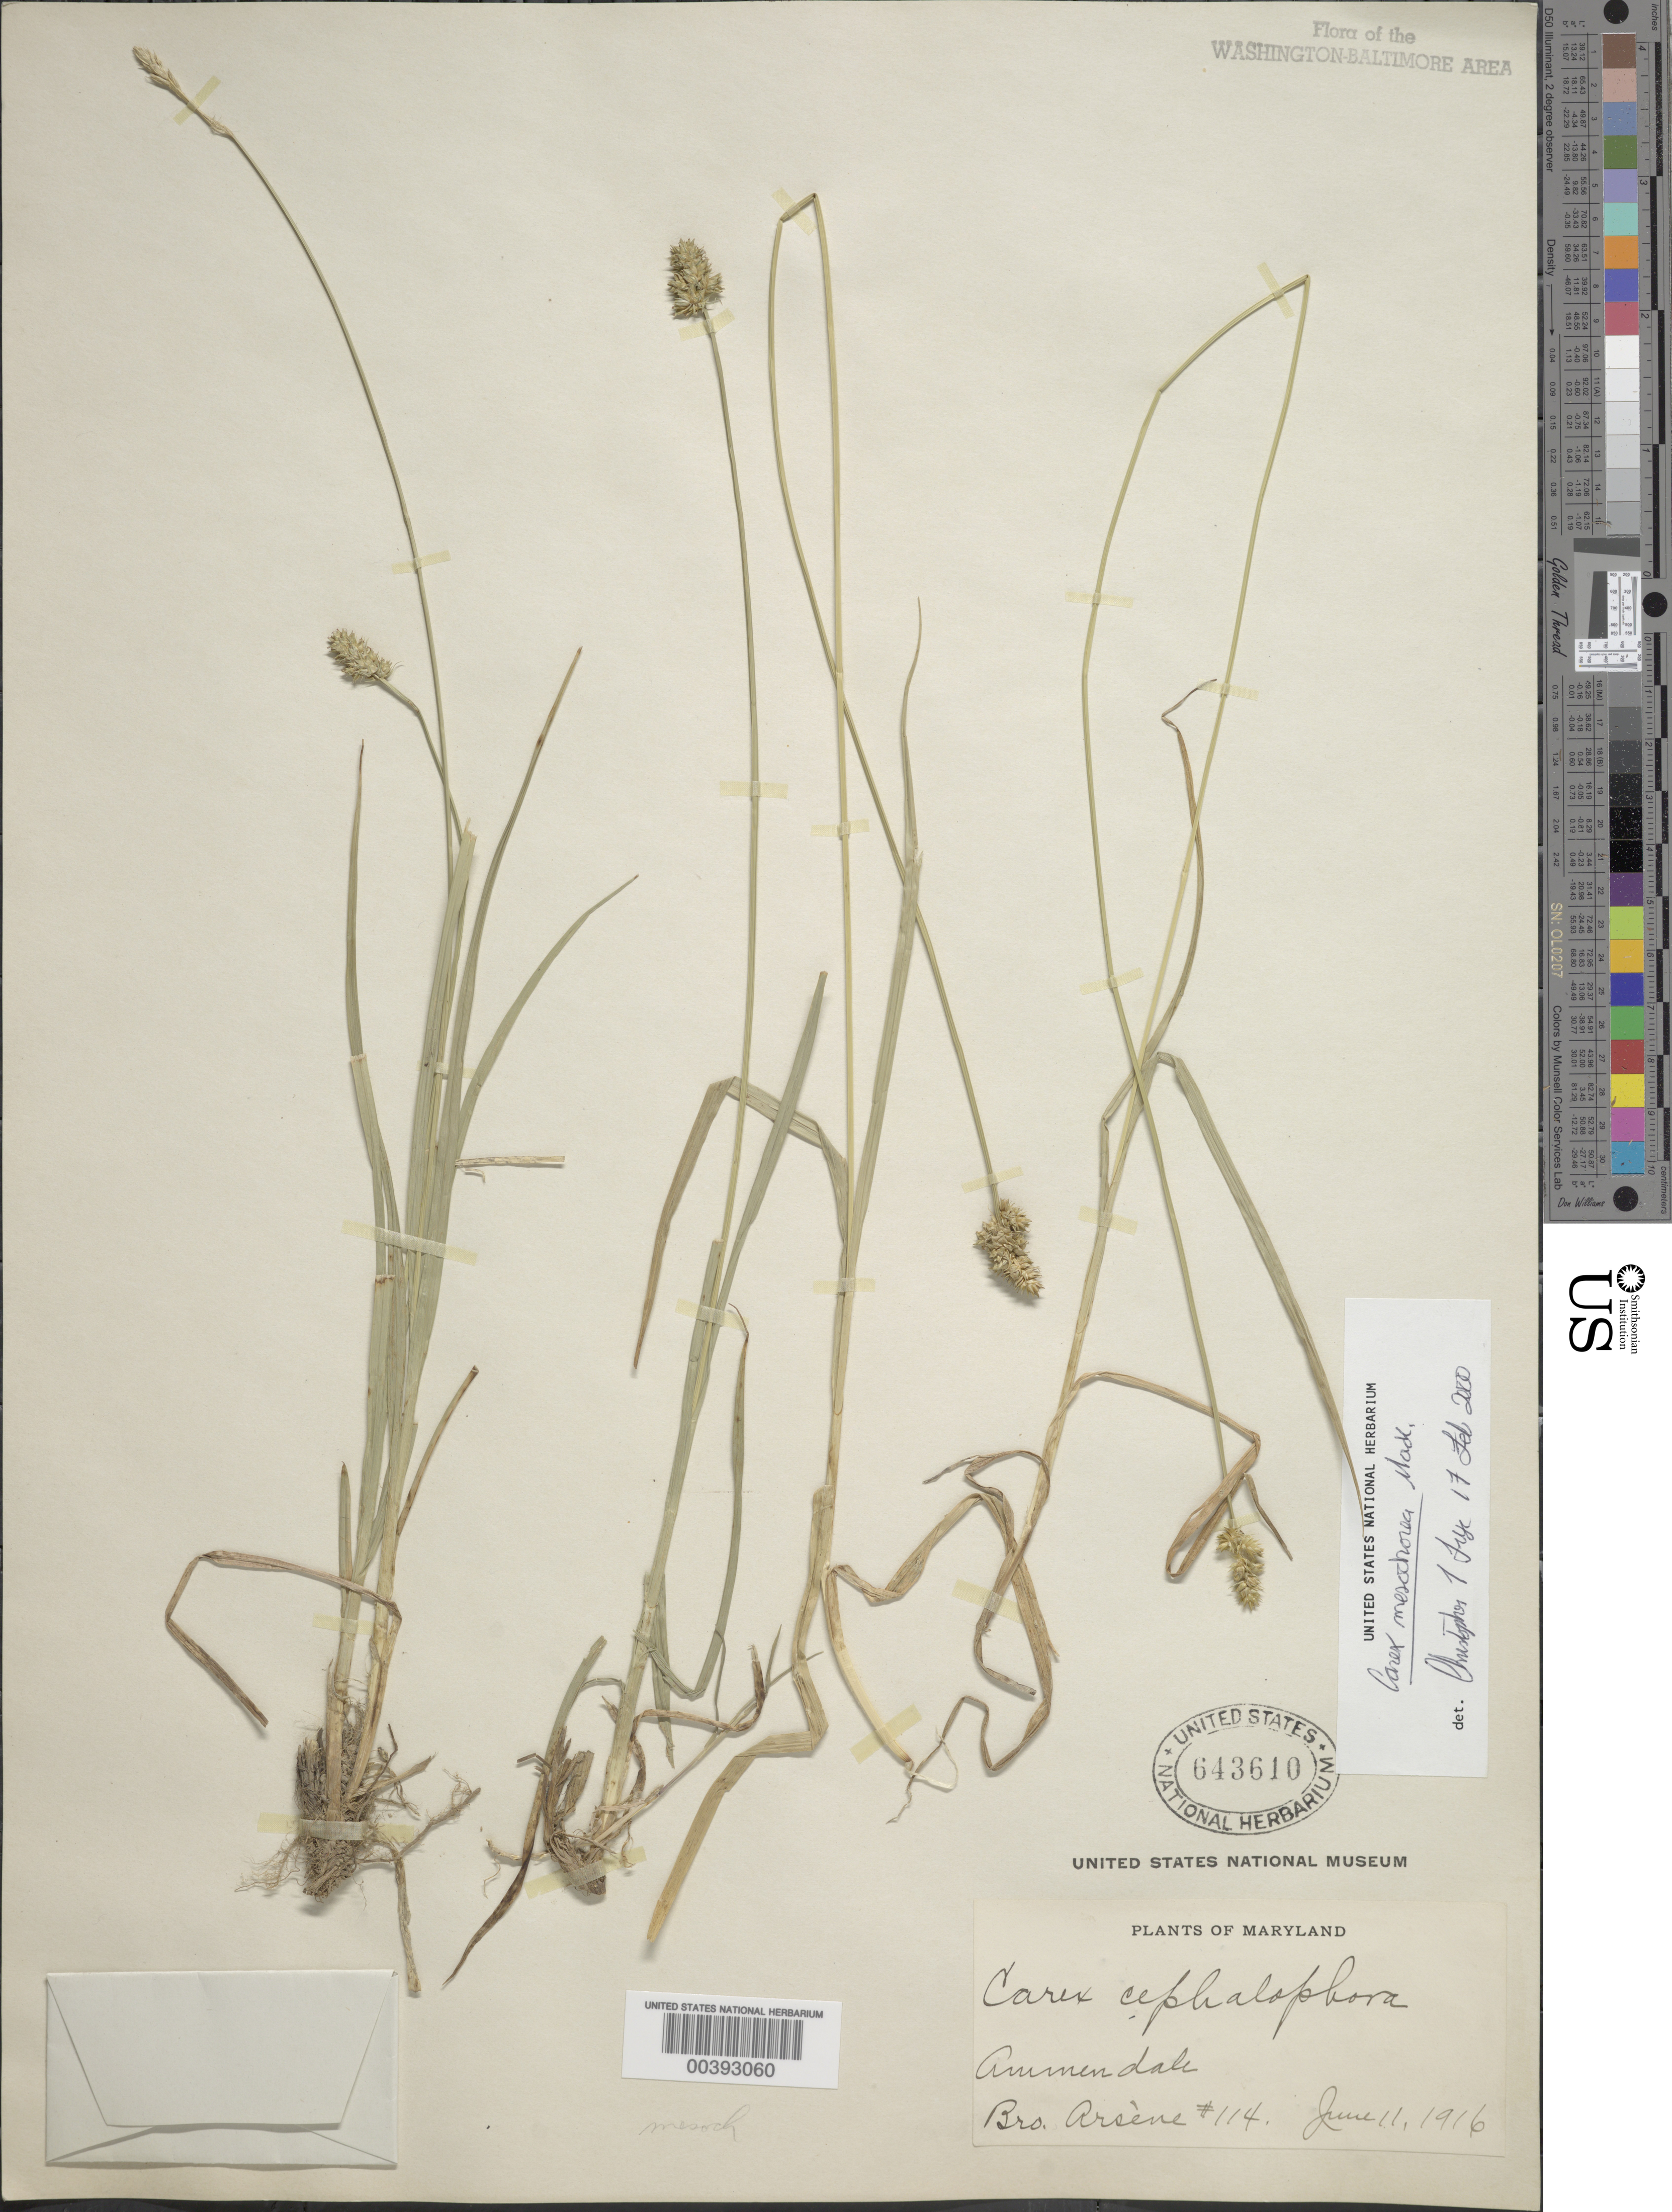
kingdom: Plantae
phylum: Tracheophyta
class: Liliopsida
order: Poales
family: Cyperaceae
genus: Carex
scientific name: Carex mesochorea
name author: Mack.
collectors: Bro. G. Arsène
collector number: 114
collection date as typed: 11 Jun 1916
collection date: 1916-06-11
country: United States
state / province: Maryland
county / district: Prince George's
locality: Ammendale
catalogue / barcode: US 643610